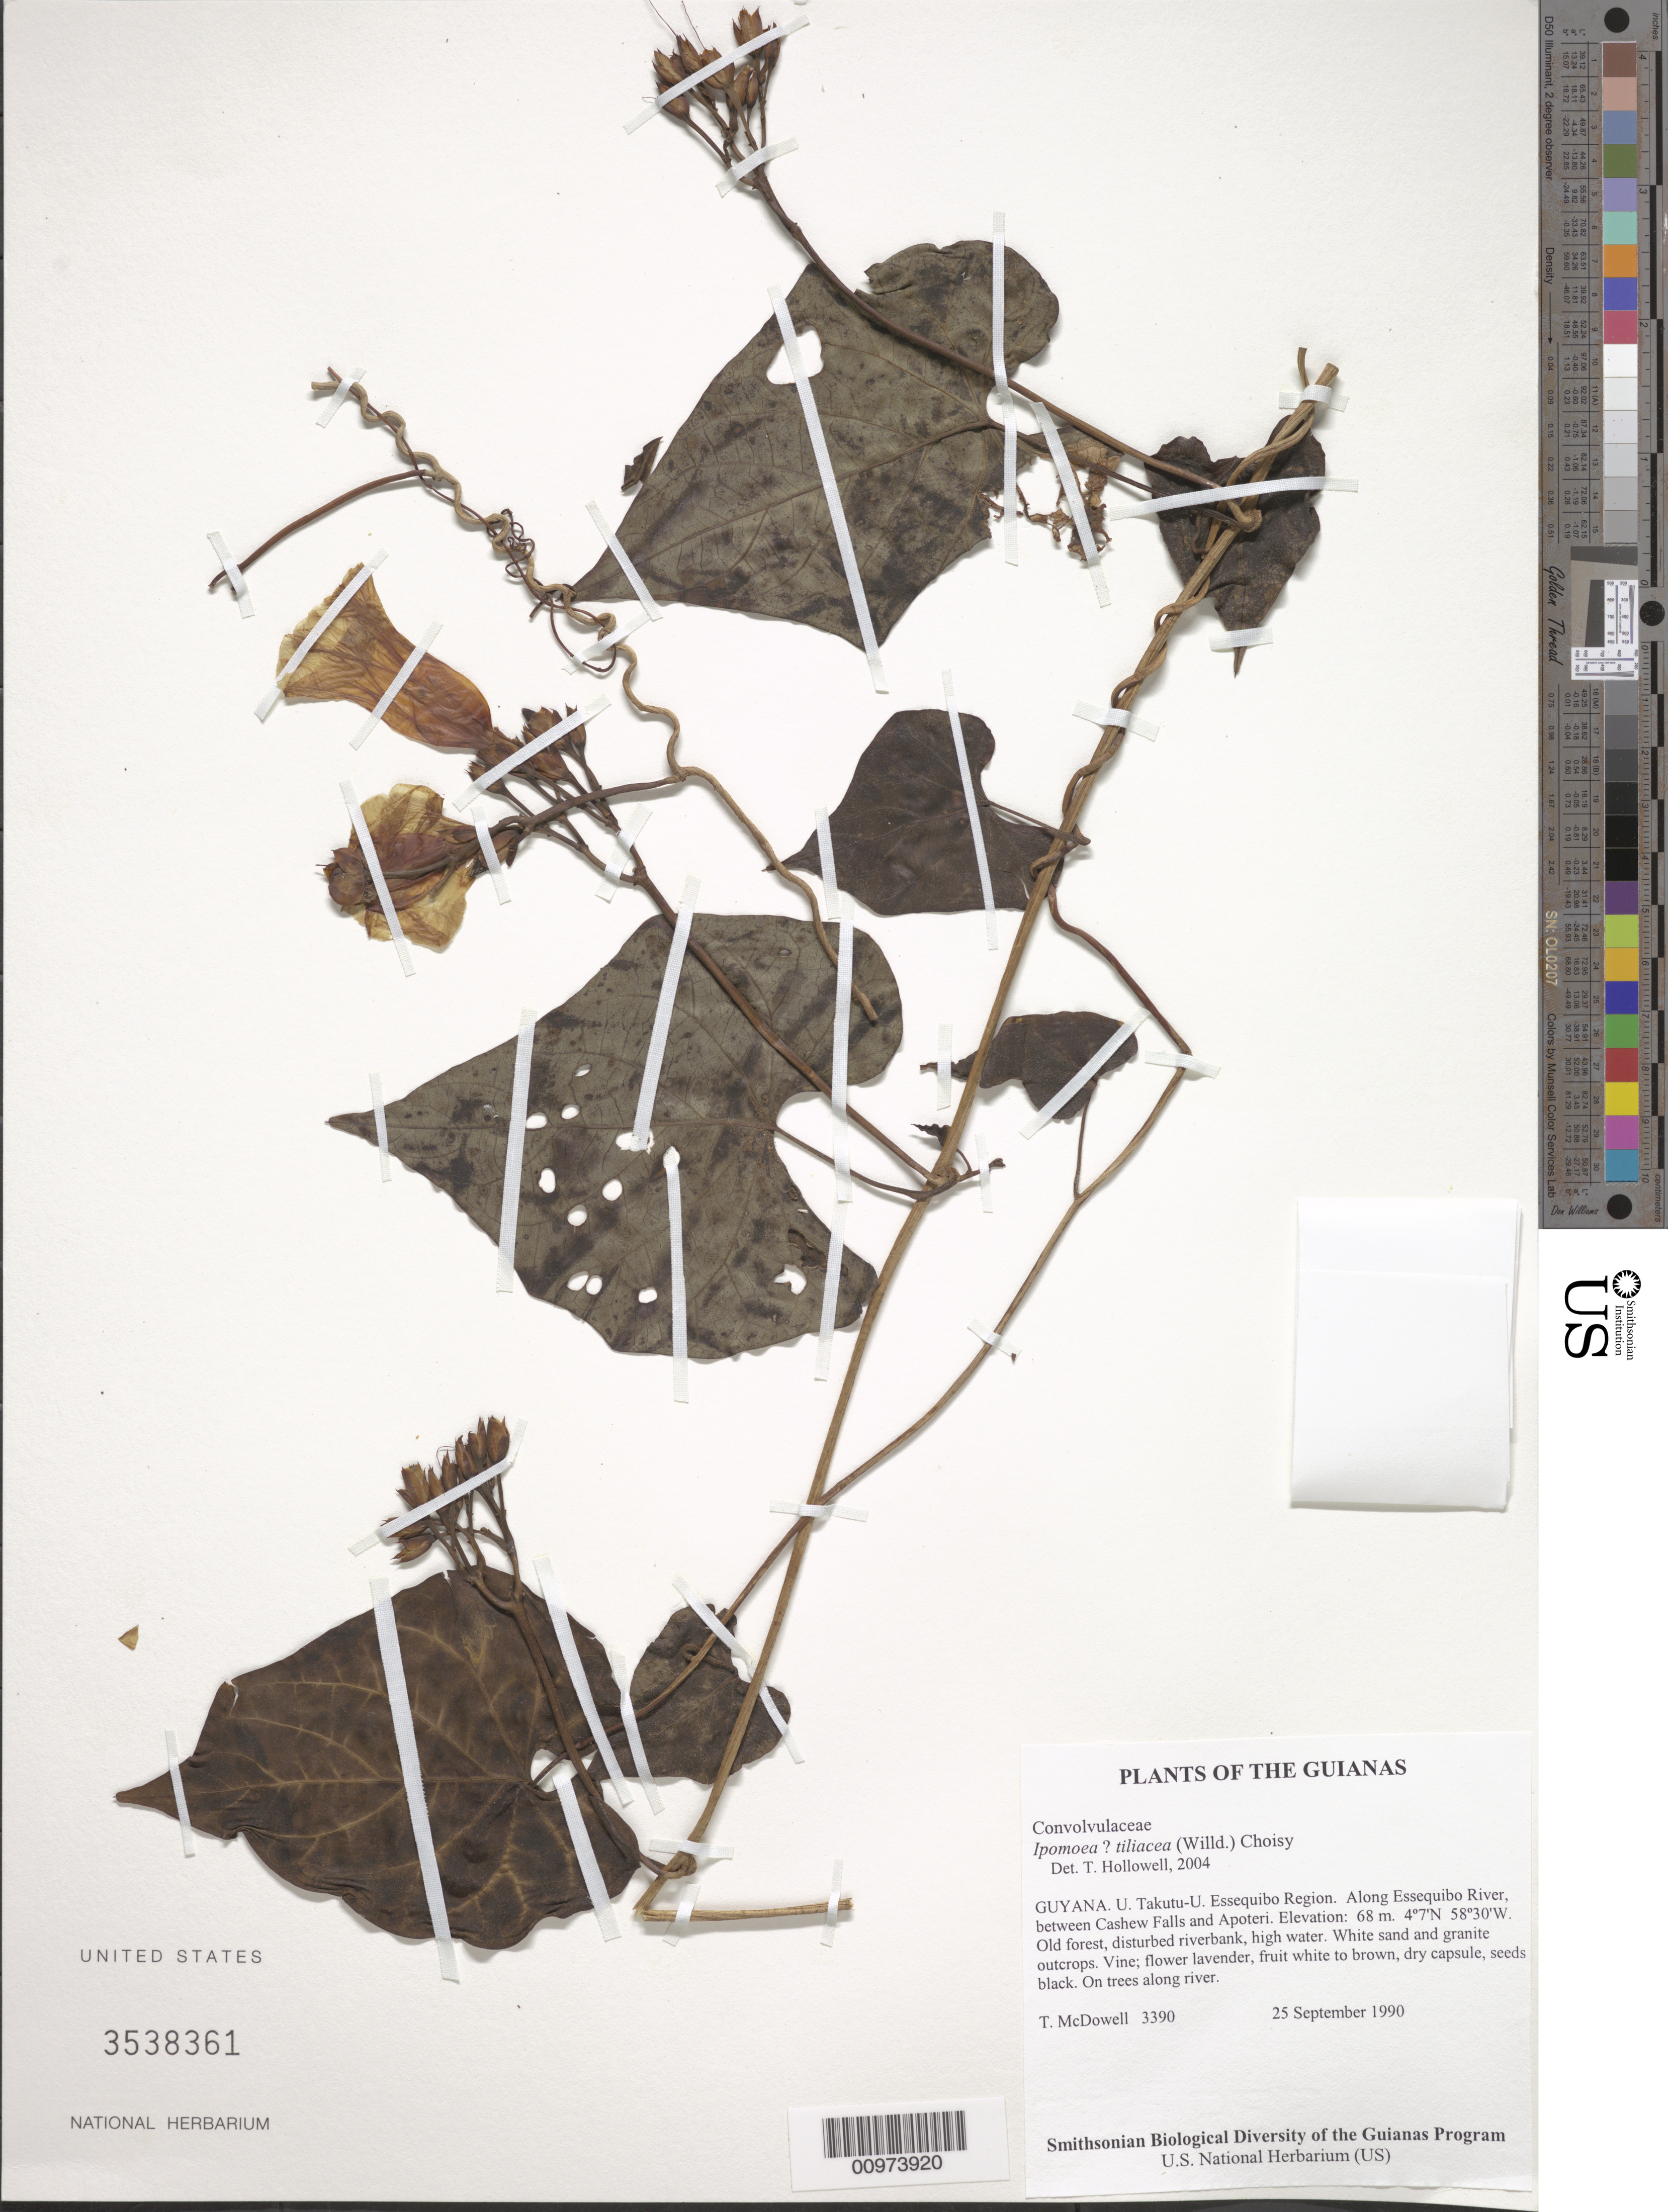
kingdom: Plantae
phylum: Tracheophyta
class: Magnoliopsida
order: Solanales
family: Convolvulaceae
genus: Ipomoea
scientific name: Ipomoea tiliacea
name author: (Willd.) Choisy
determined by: Hollowell, T. H., (BOT), Smithsonian Institution - National Museum of Natural History (UNITED STATES)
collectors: T. McDowell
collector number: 3390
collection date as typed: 25 September 1990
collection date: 1990-09-25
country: Guyana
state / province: U. Takutu-U. Essequibo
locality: Along Essequibo River, between Cashew Falls and Apoteri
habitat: Old forest, disturbed riverbank, high water. White sand and granite outcrops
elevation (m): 68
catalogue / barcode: US 3538361